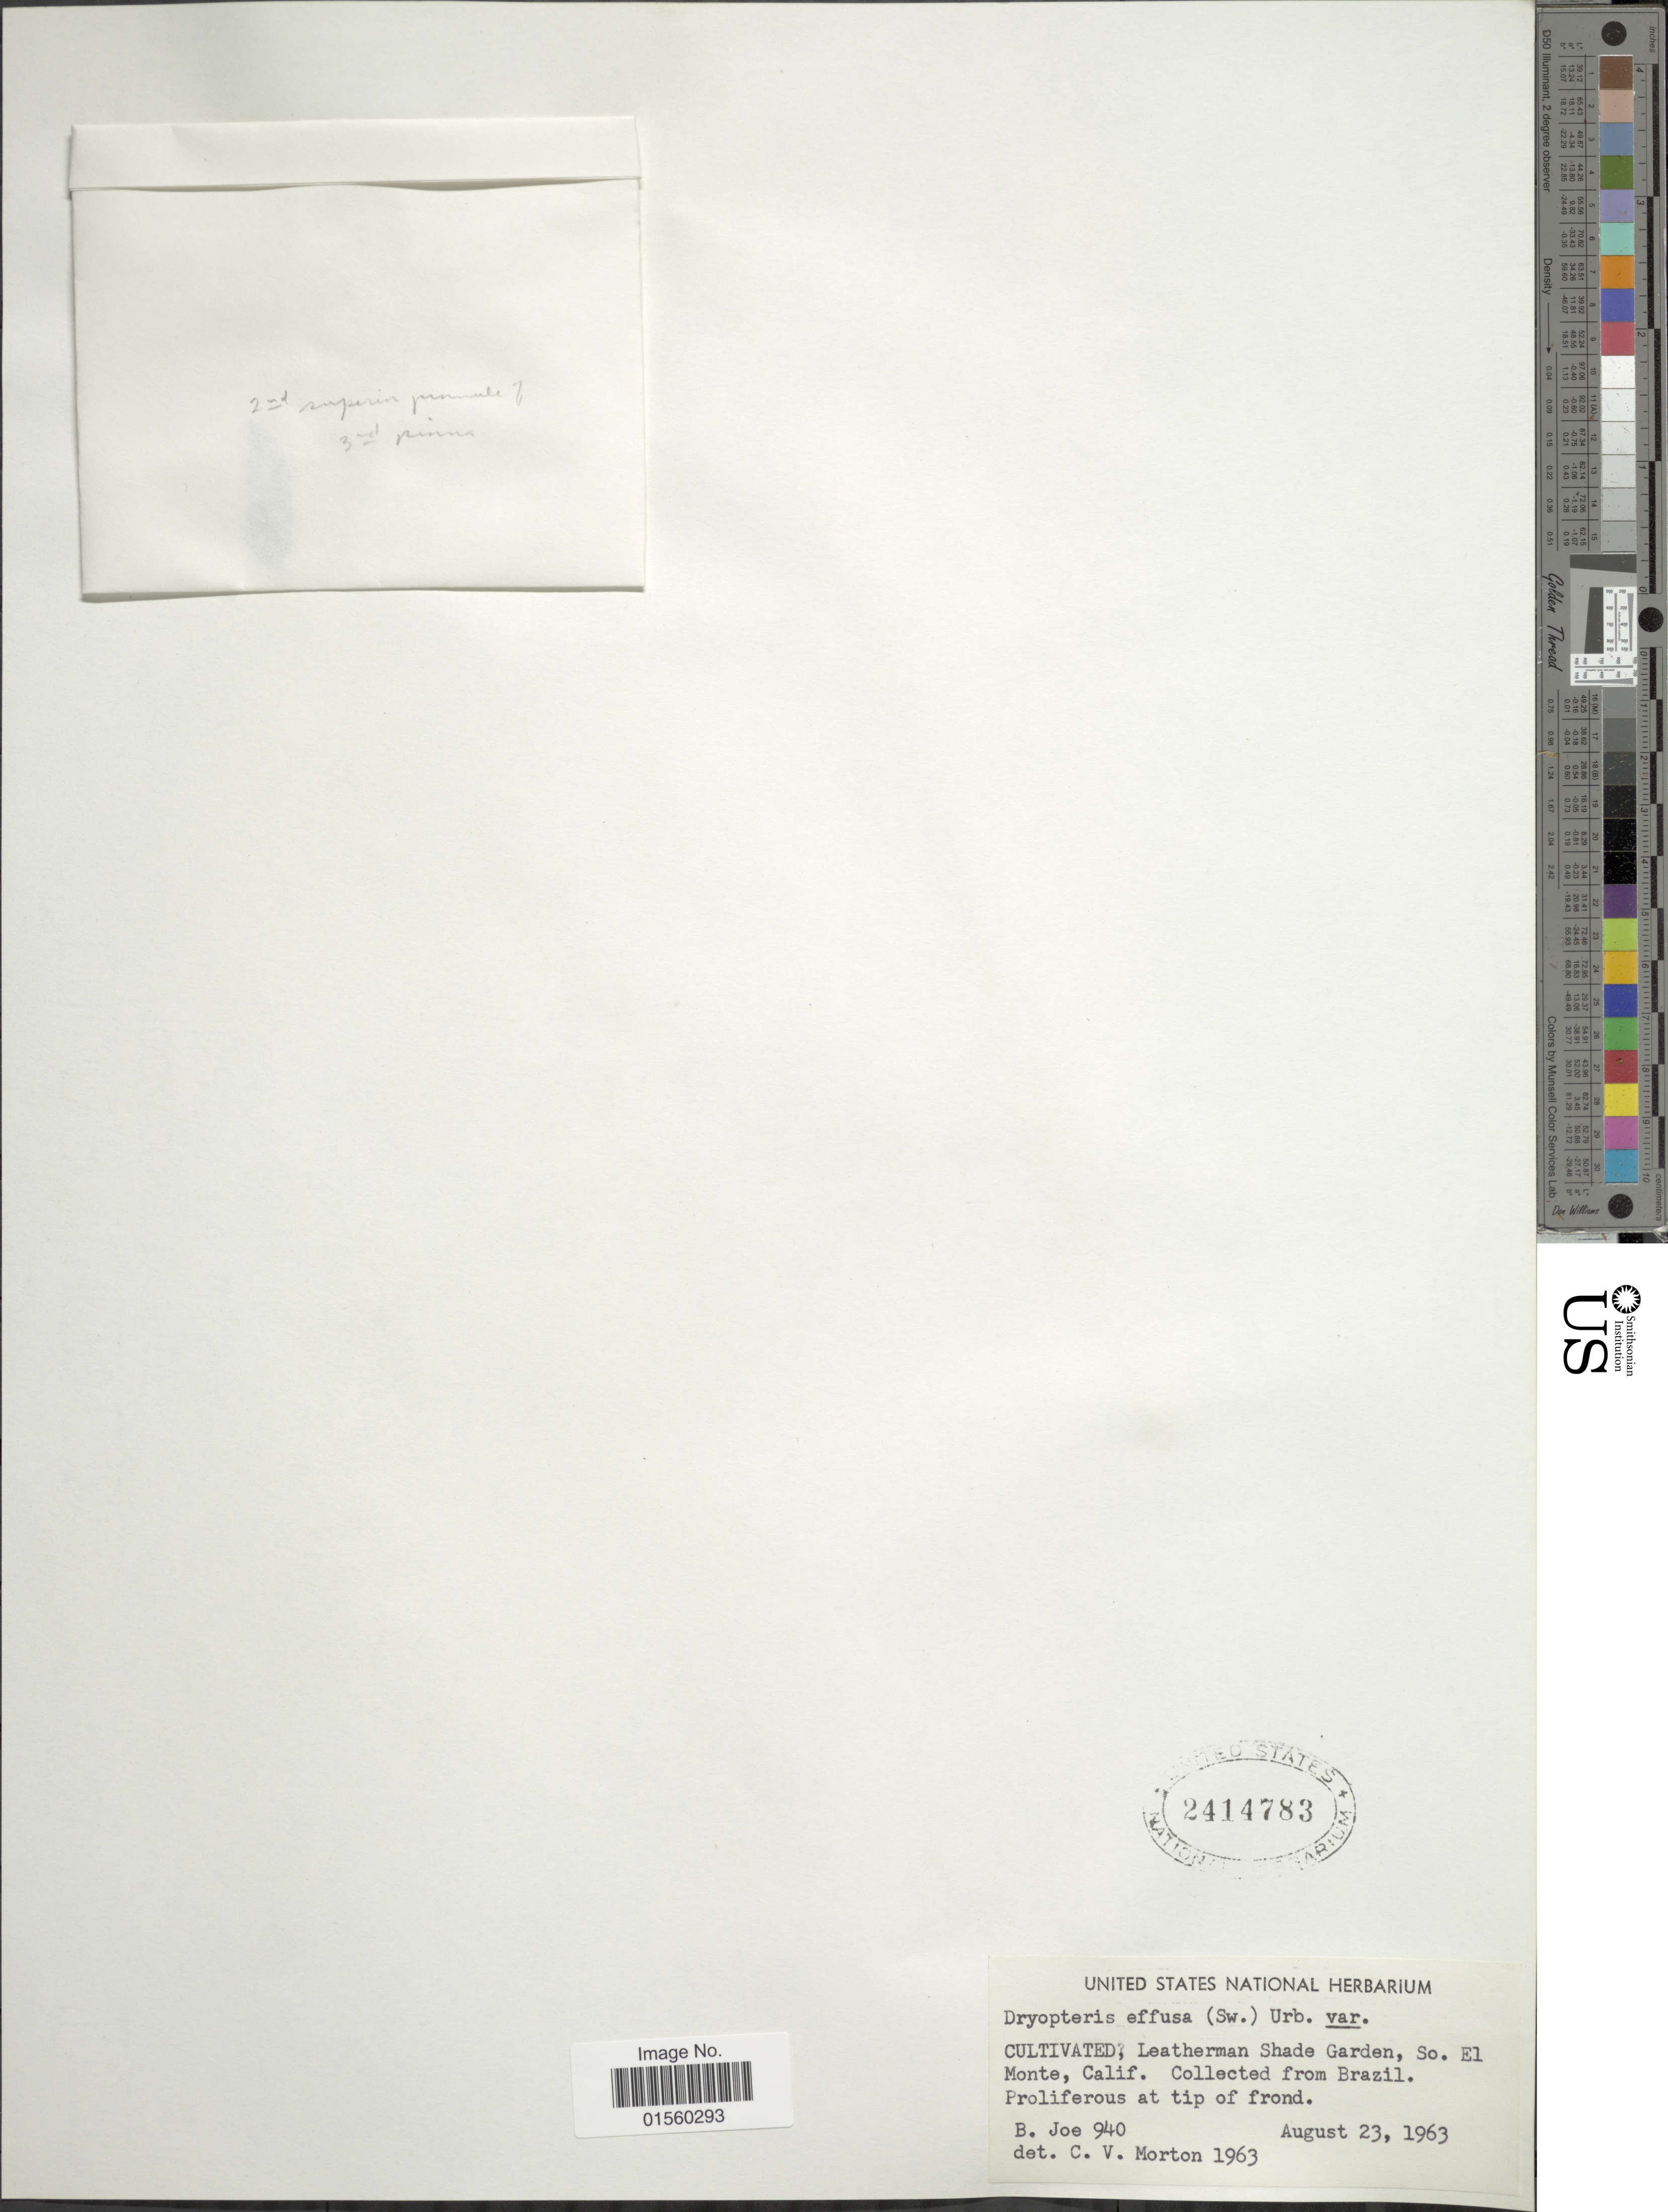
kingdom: Plantae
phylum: Tracheophyta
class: Polypodiopsida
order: Polypodiales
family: Dryopteridaceae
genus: Parapolystichum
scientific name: Parapolystichum effusum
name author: (Sw.) Ching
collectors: B. Joe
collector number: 940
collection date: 1963-08-23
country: United States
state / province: California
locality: Leatherman Shade Garden, So. El Monte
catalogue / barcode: US 2414783